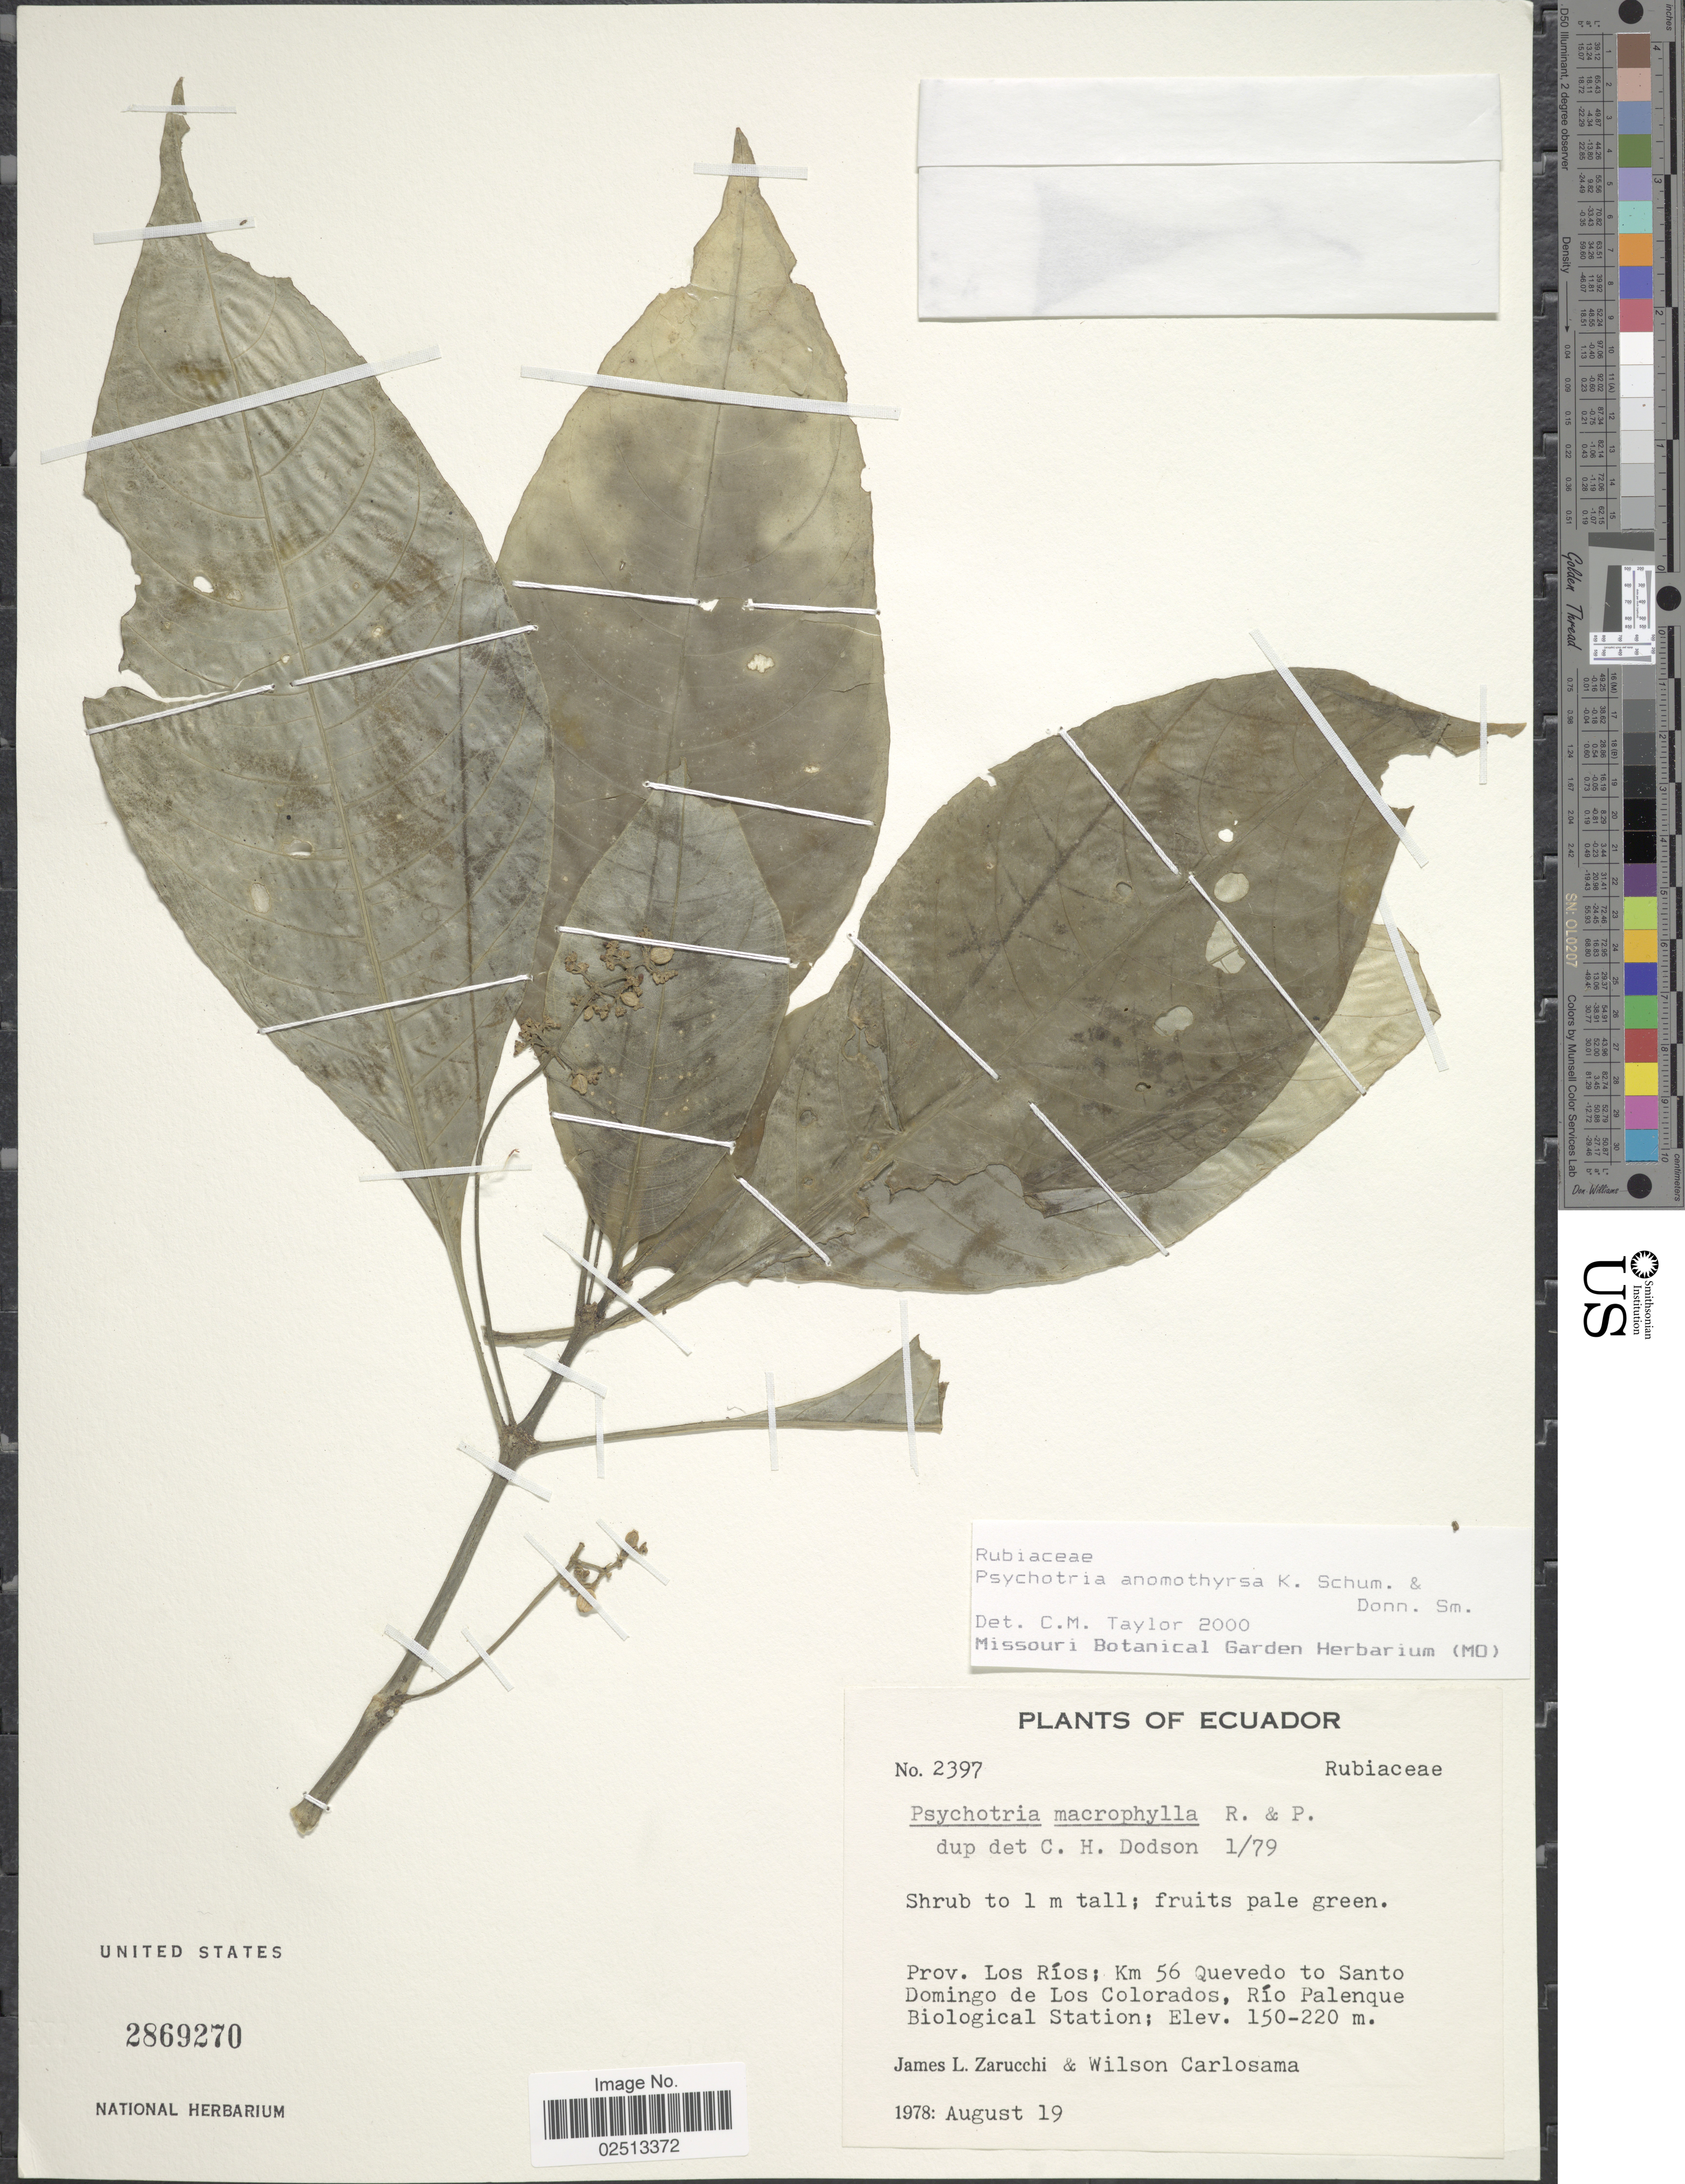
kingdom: Plantae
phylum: Tracheophyta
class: Magnoliopsida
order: Gentianales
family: Rubiaceae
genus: Psychotria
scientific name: Psychotria anomothyrsa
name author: K. Schum. & Donn. Sm. in Donn. Sm.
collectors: J. L. Zarucchi & W. Carlosama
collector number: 2397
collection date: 1978-08-19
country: Ecuador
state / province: Los Ríos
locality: Km 56 Quevedo to Santo Domingo de Los Colorados, Rio Palenque Biological Station.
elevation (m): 150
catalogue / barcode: US 2869270